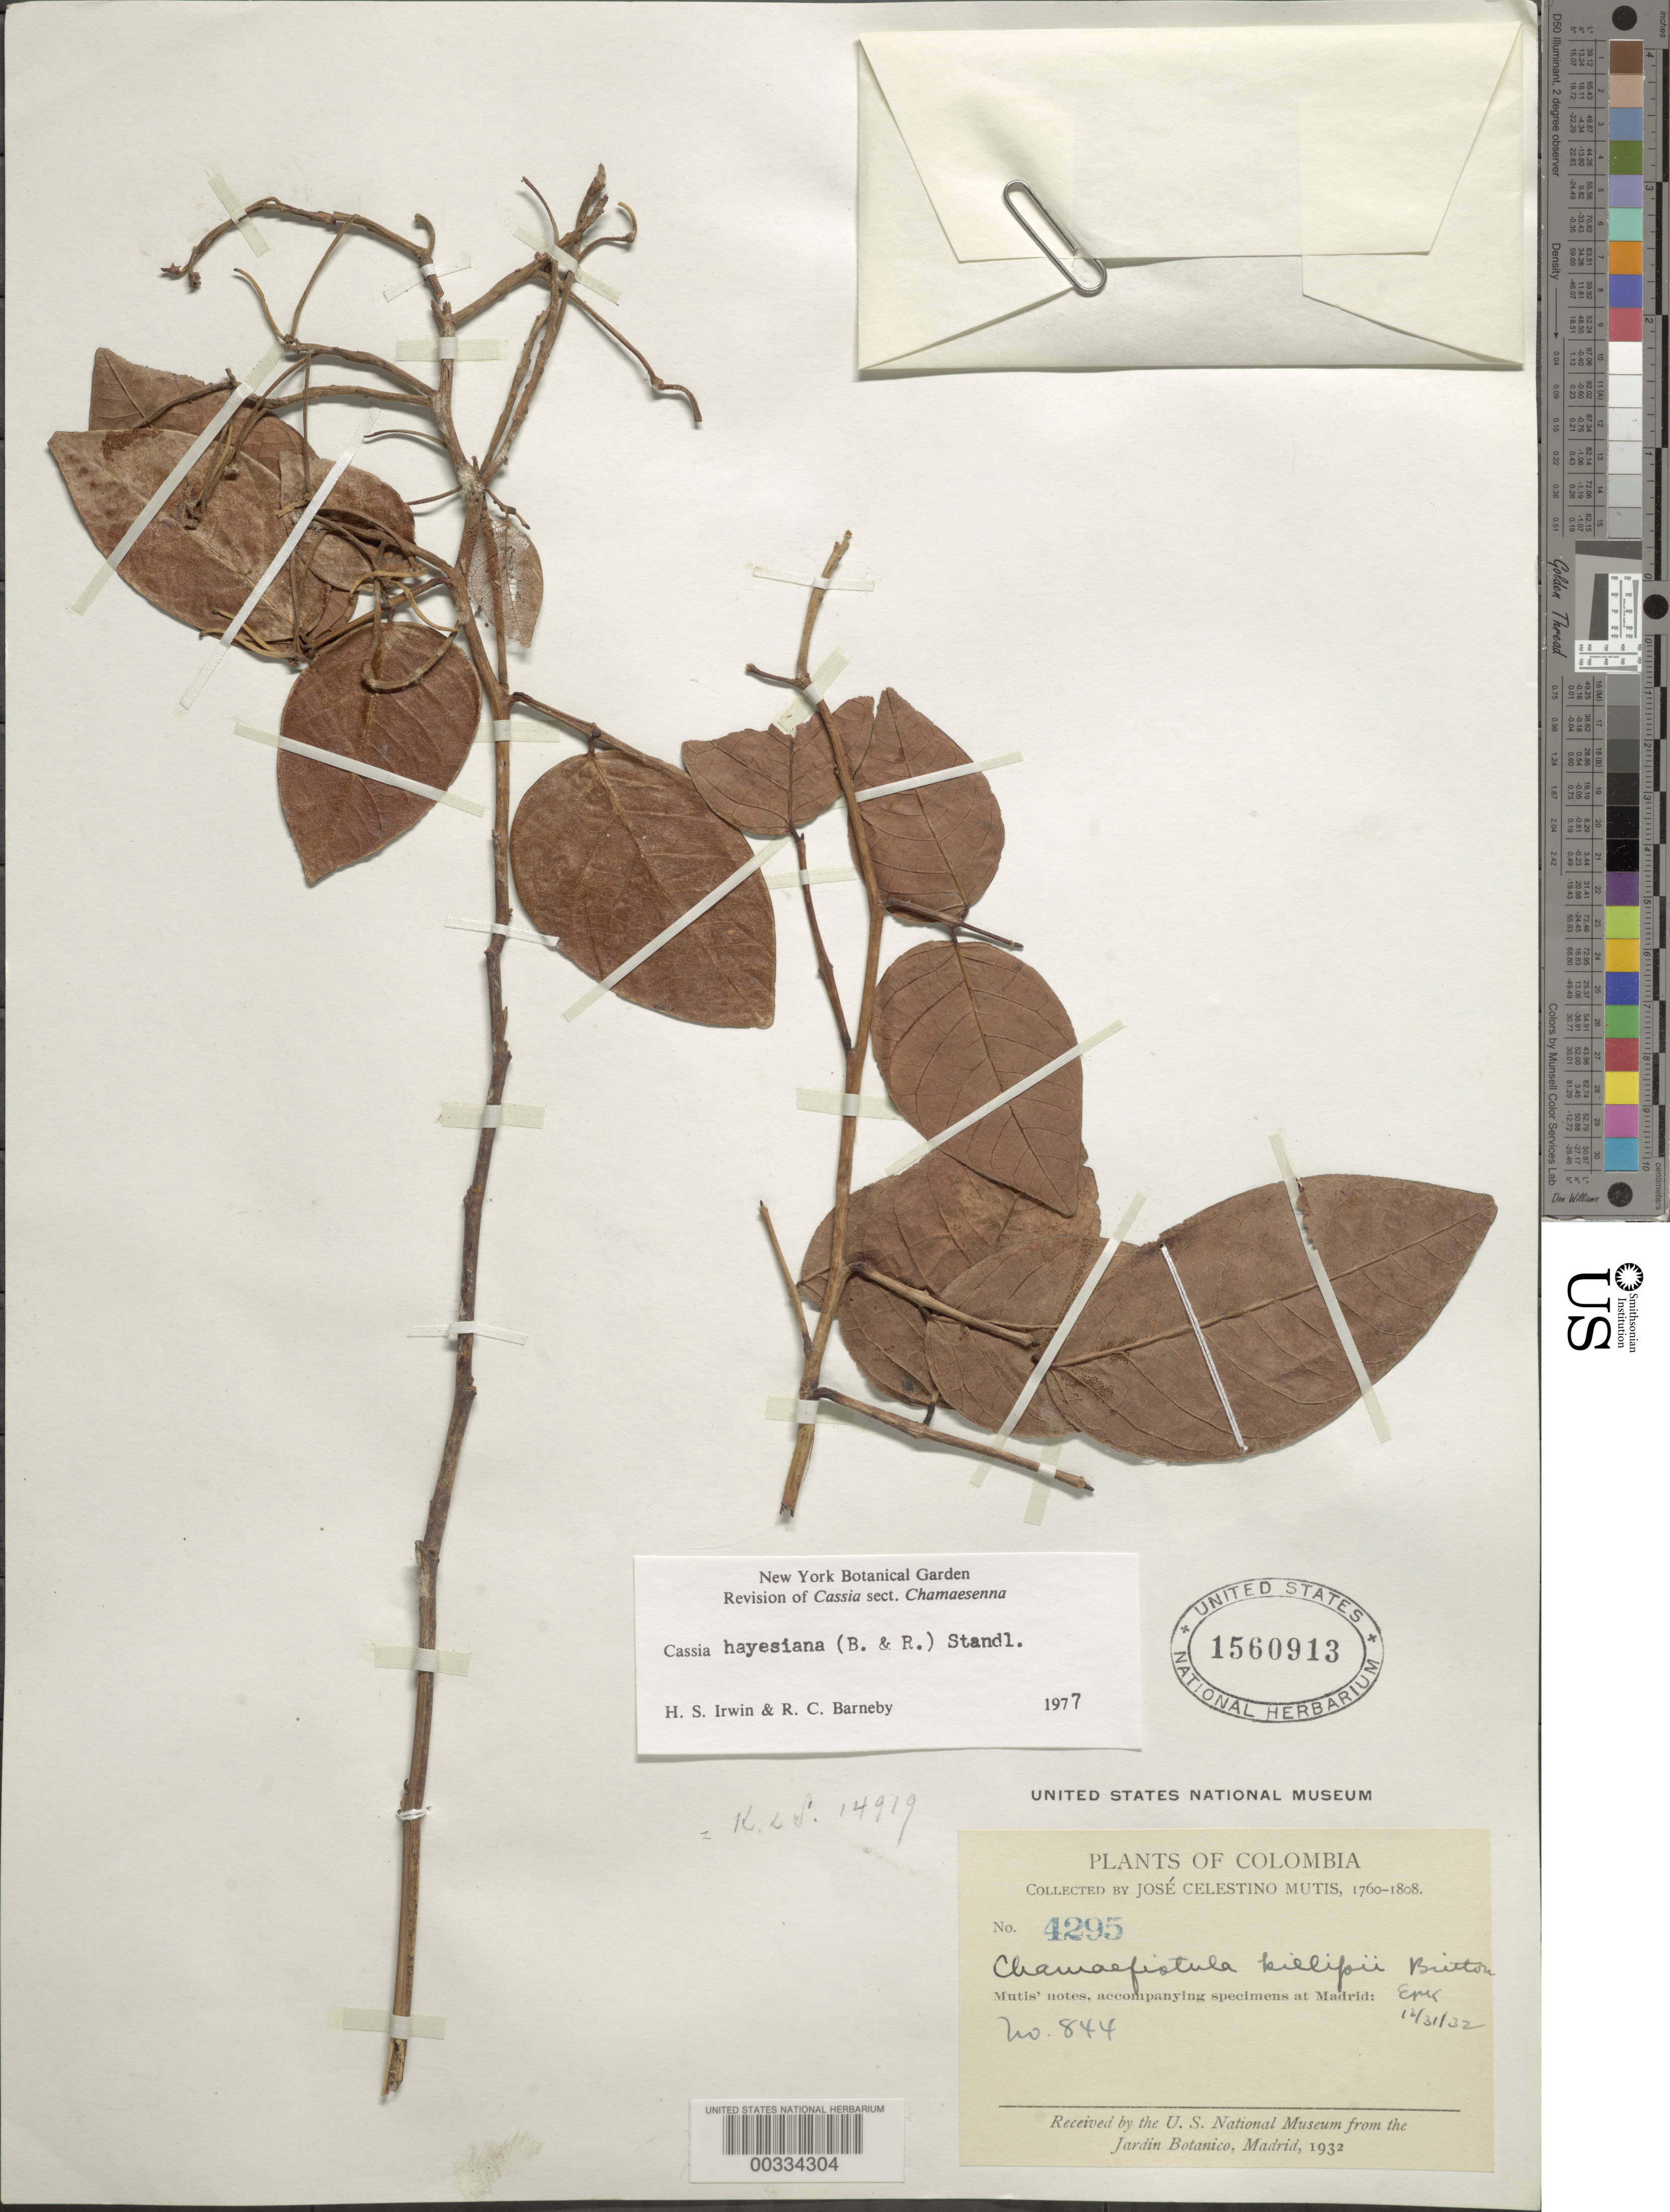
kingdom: Plantae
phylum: Tracheophyta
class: Magnoliopsida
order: Fabales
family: Fabaceae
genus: Senna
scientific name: Senna hayesiana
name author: (Britton & Rose) H.S. Irwin & Barneby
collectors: J. C. B. Mutis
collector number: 4295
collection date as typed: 1760 to -- -- 1808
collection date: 1760/1808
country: Colombia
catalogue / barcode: US 1560913